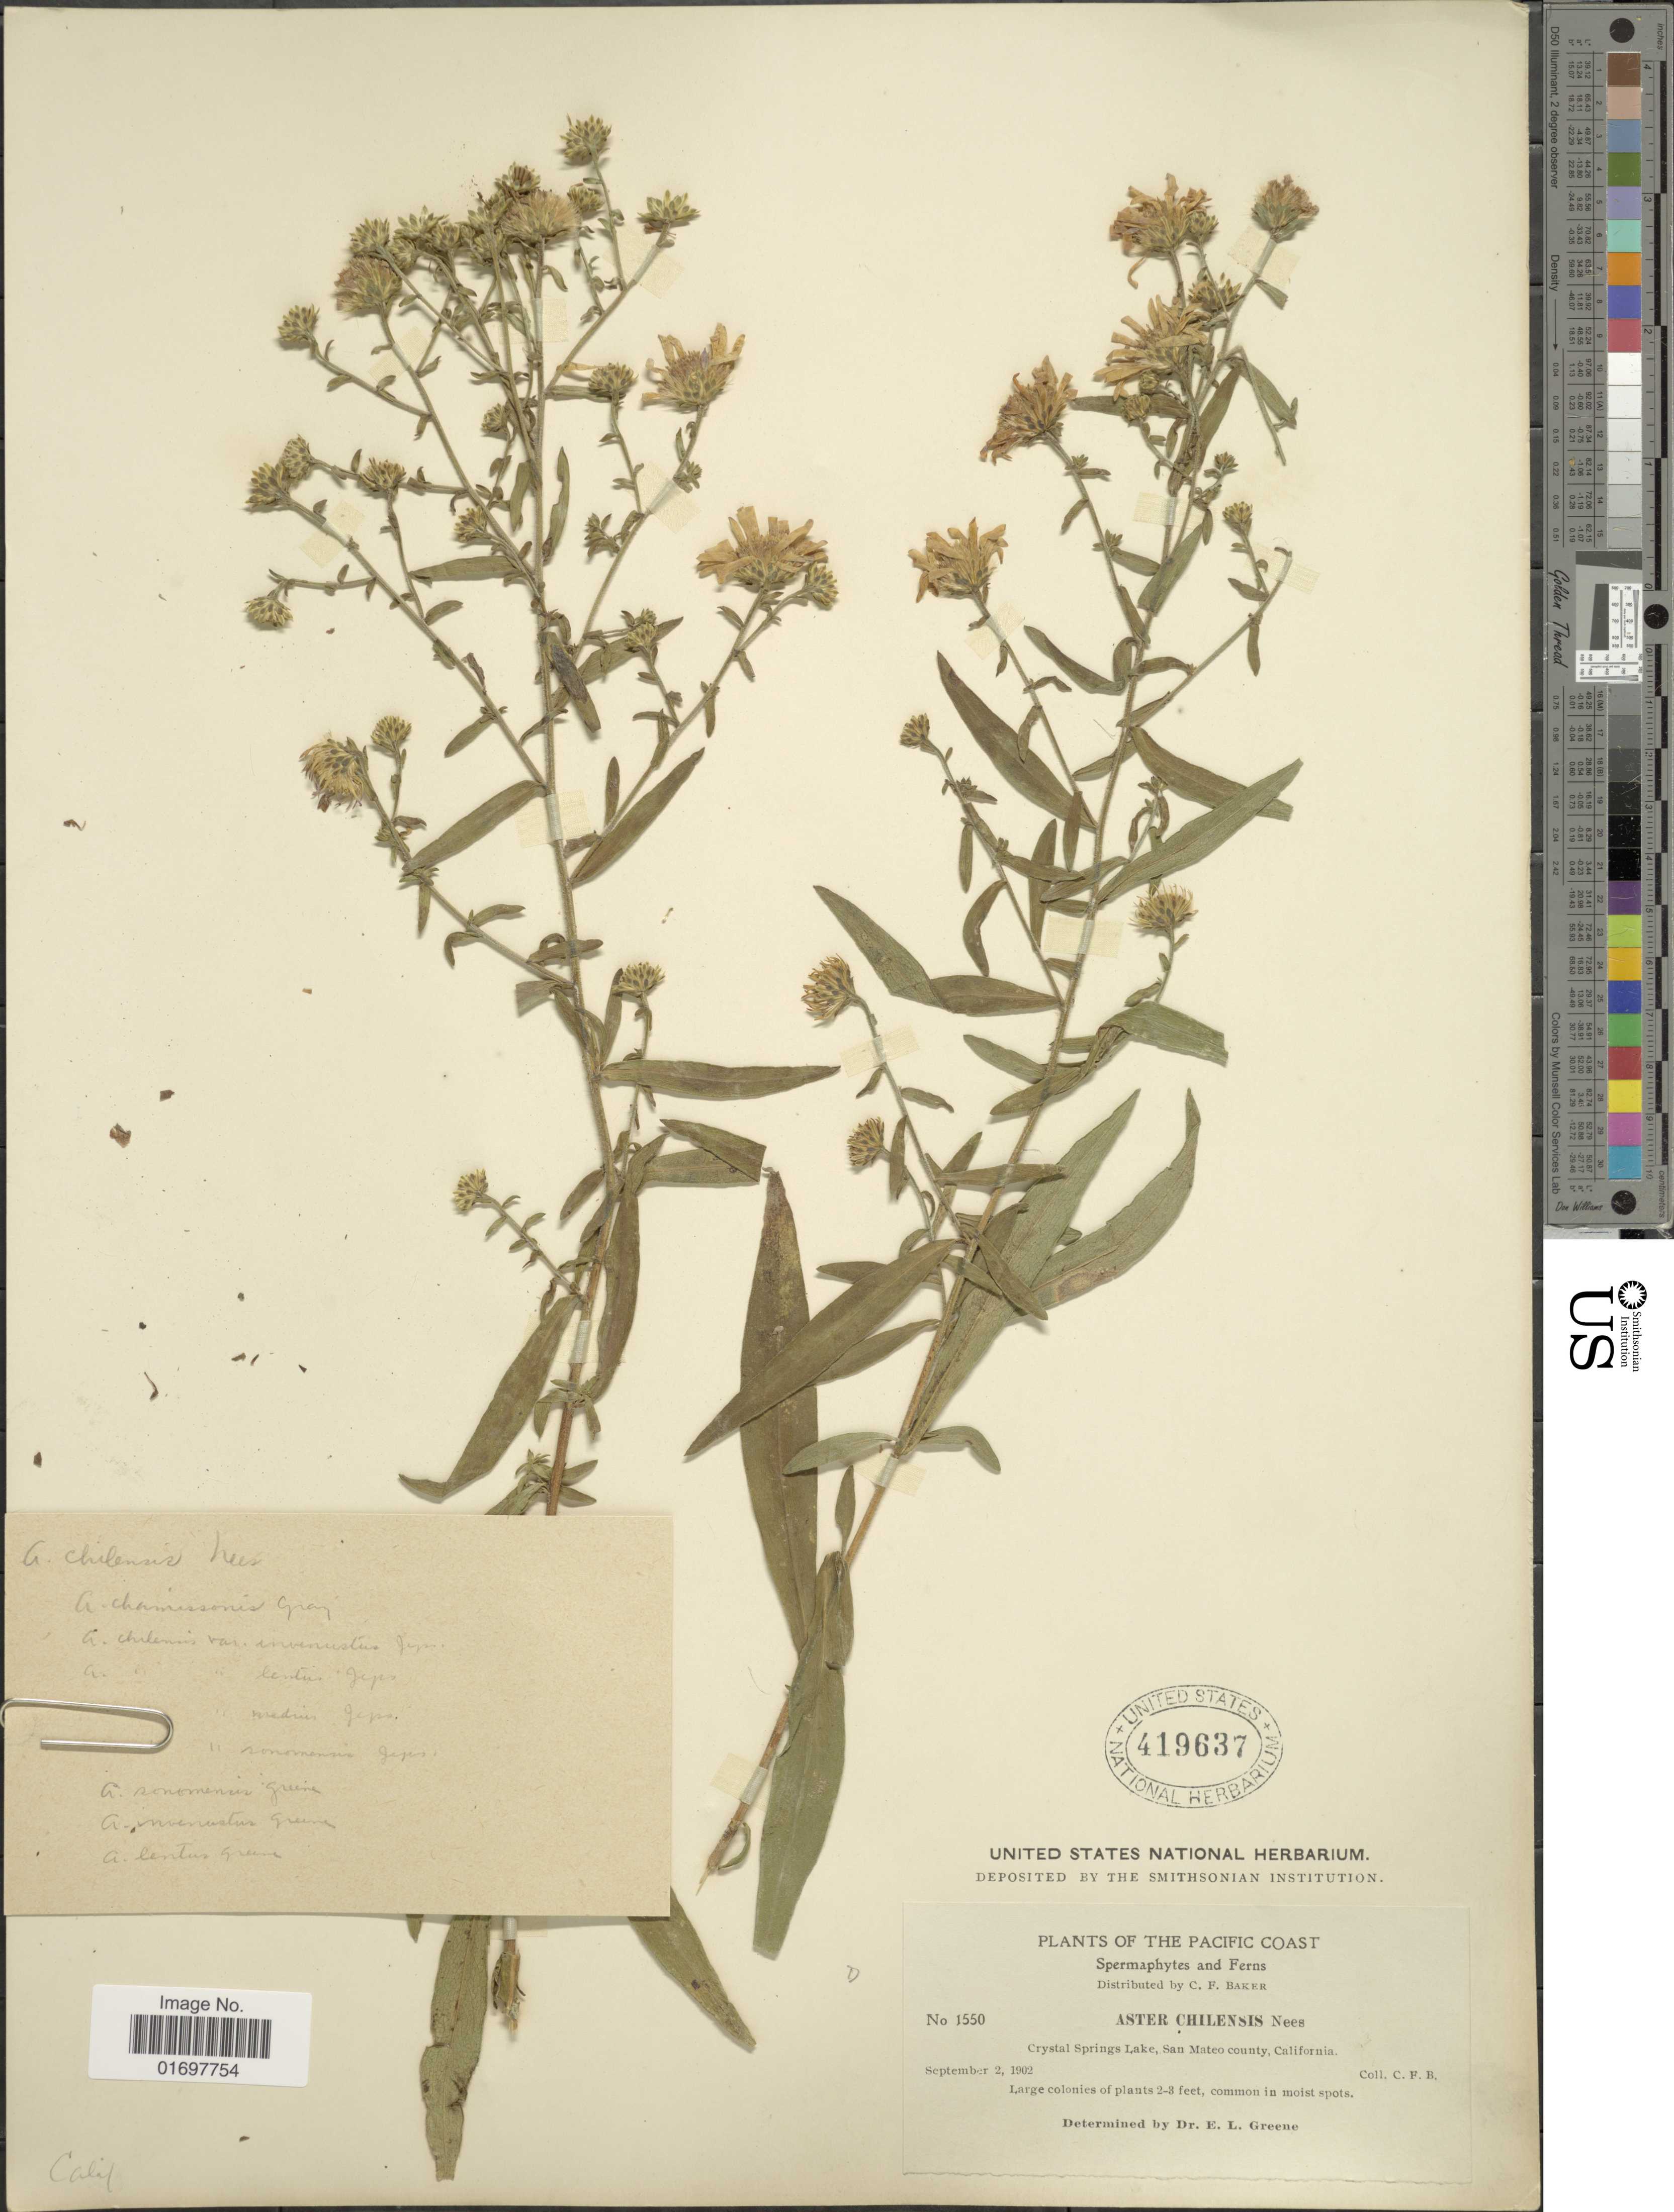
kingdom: Plantae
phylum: Tracheophyta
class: Magnoliopsida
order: Asterales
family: Asteraceae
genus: Symphyotrichum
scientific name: Symphyotrichum chilense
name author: (Nees) G.L. Nesom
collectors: C. F. Baker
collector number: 1550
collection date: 1902-09-02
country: United States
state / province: California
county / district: San Mateo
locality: Pacific Coast, Crystal Springs Lake, San Mateo county, California.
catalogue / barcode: US 419637